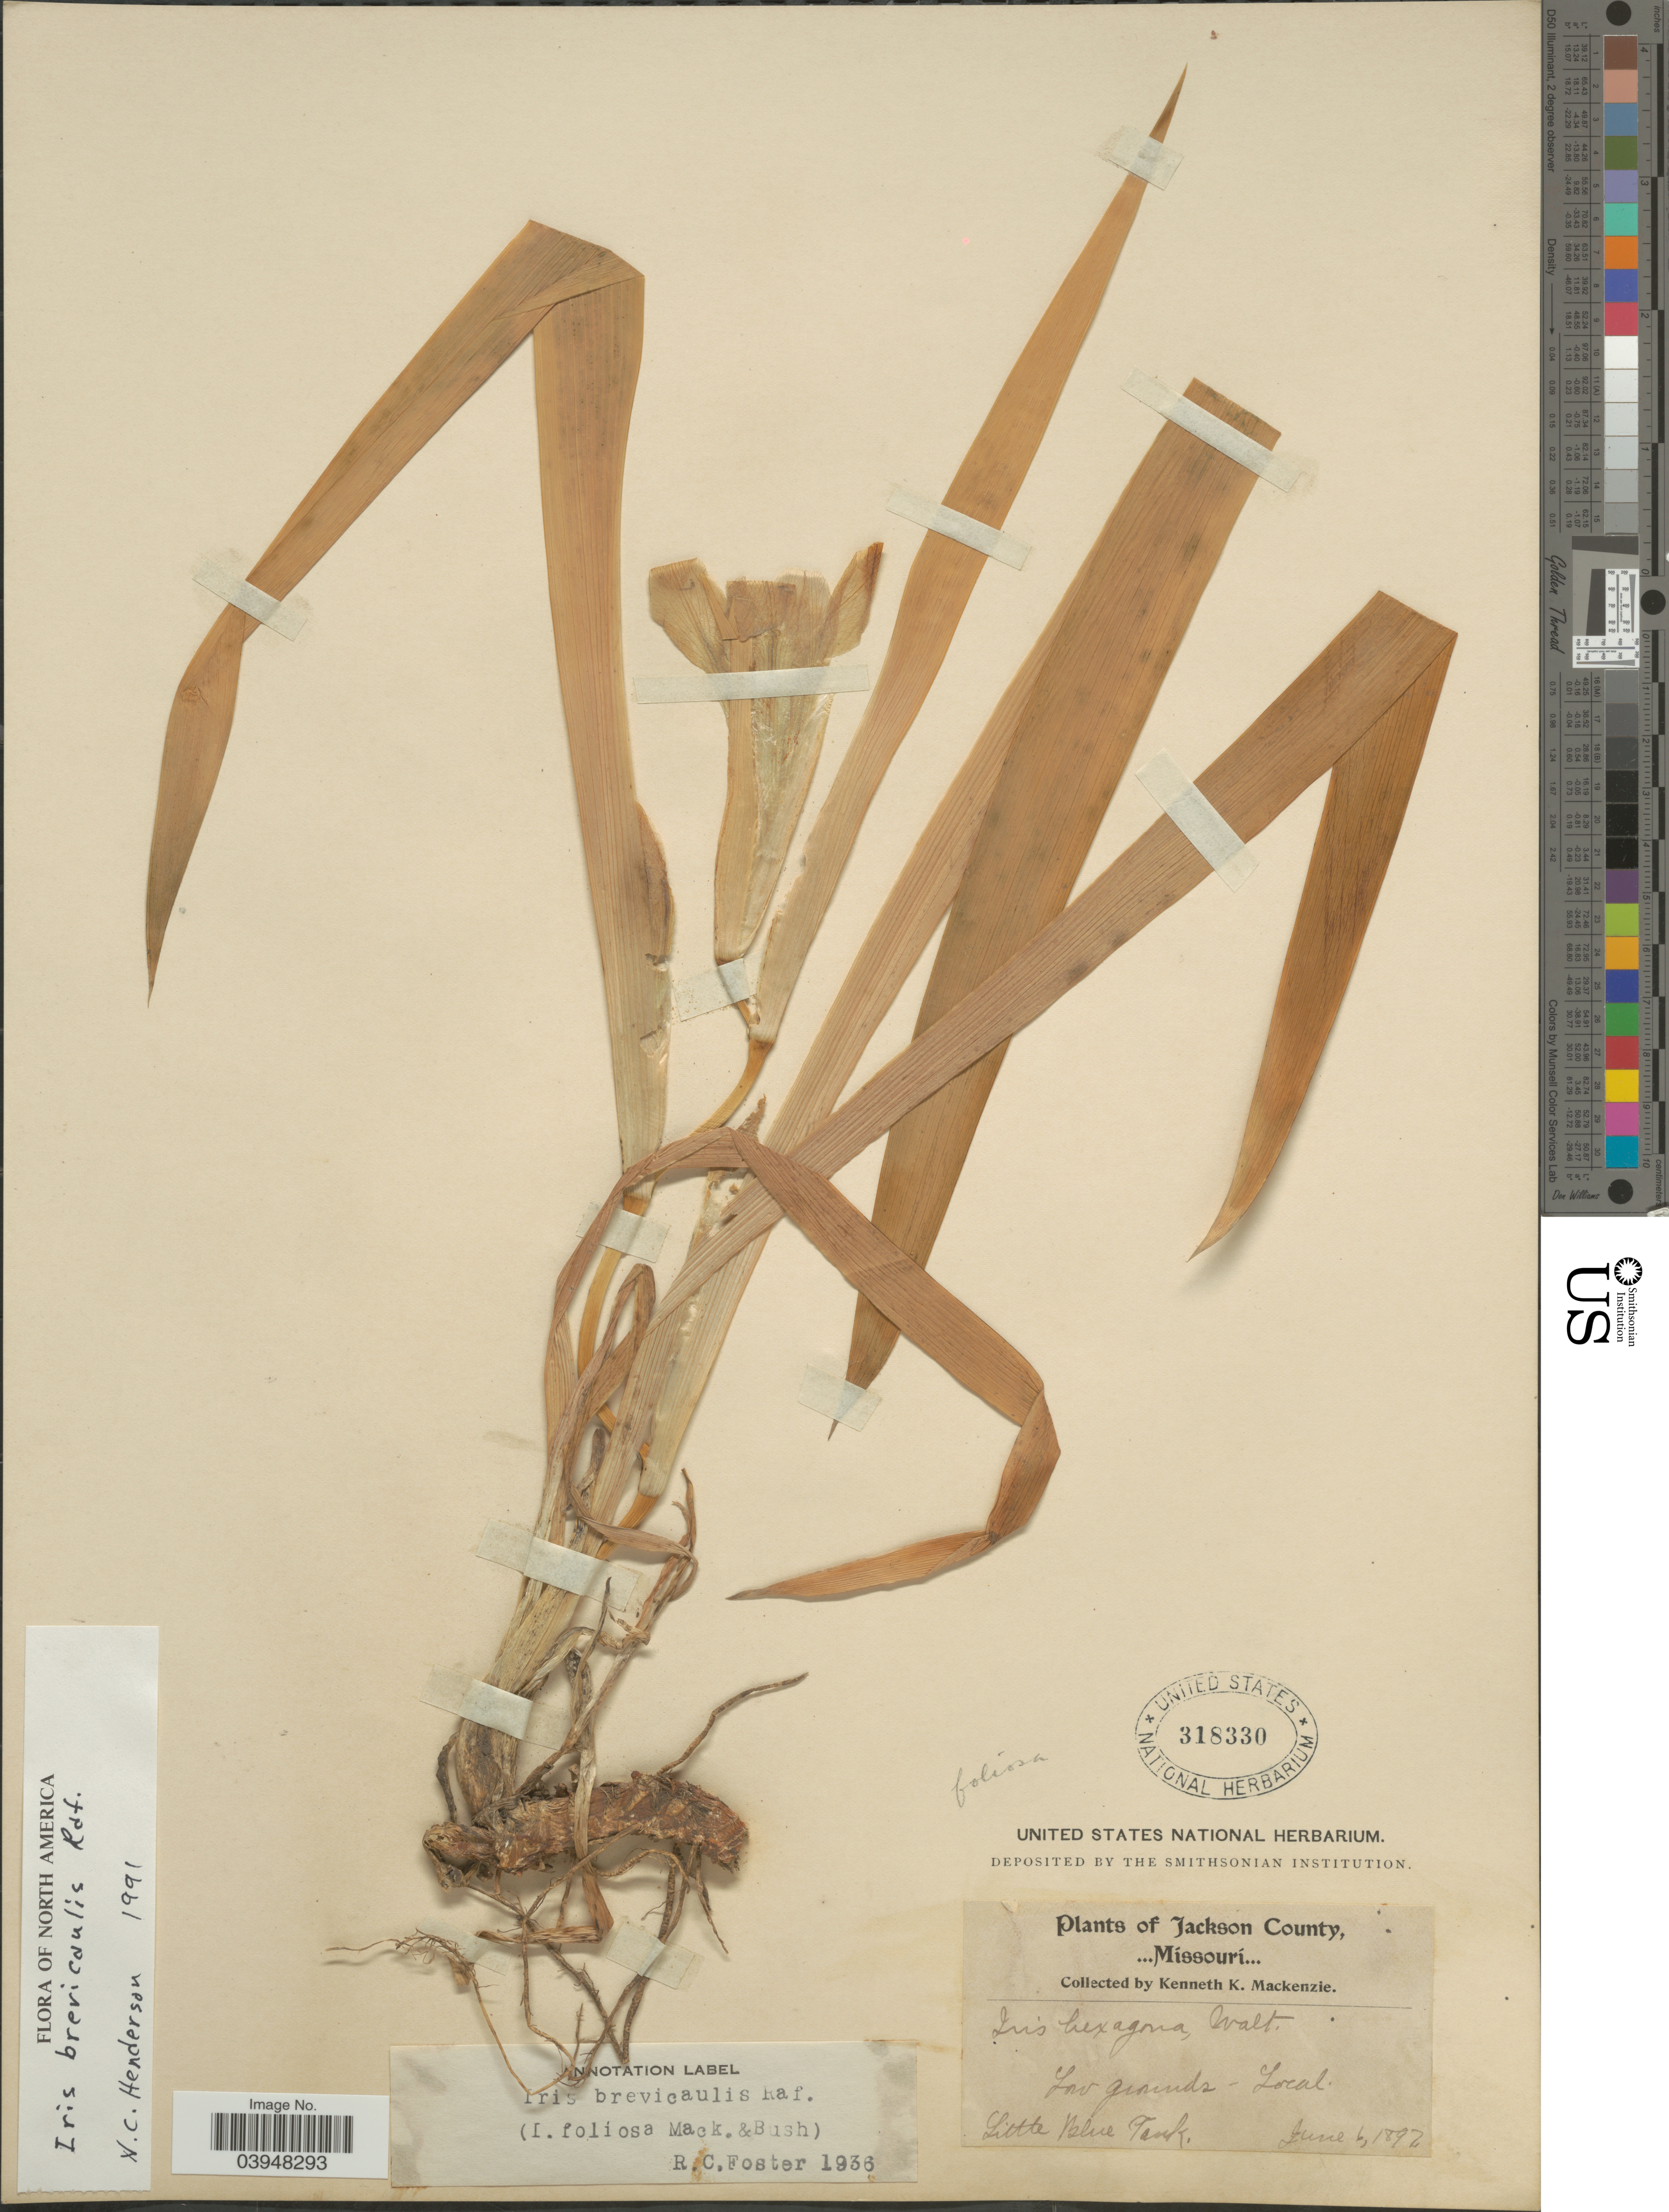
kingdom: Plantae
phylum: Tracheophyta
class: Liliopsida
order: Asparagales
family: Iridaceae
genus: Iris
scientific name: Iris brevicaulis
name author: Raf.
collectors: K. K. Mackenzie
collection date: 1897-06-06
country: United States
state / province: Missouri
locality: Jackson County. Little Blue Tank.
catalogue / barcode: US 318330